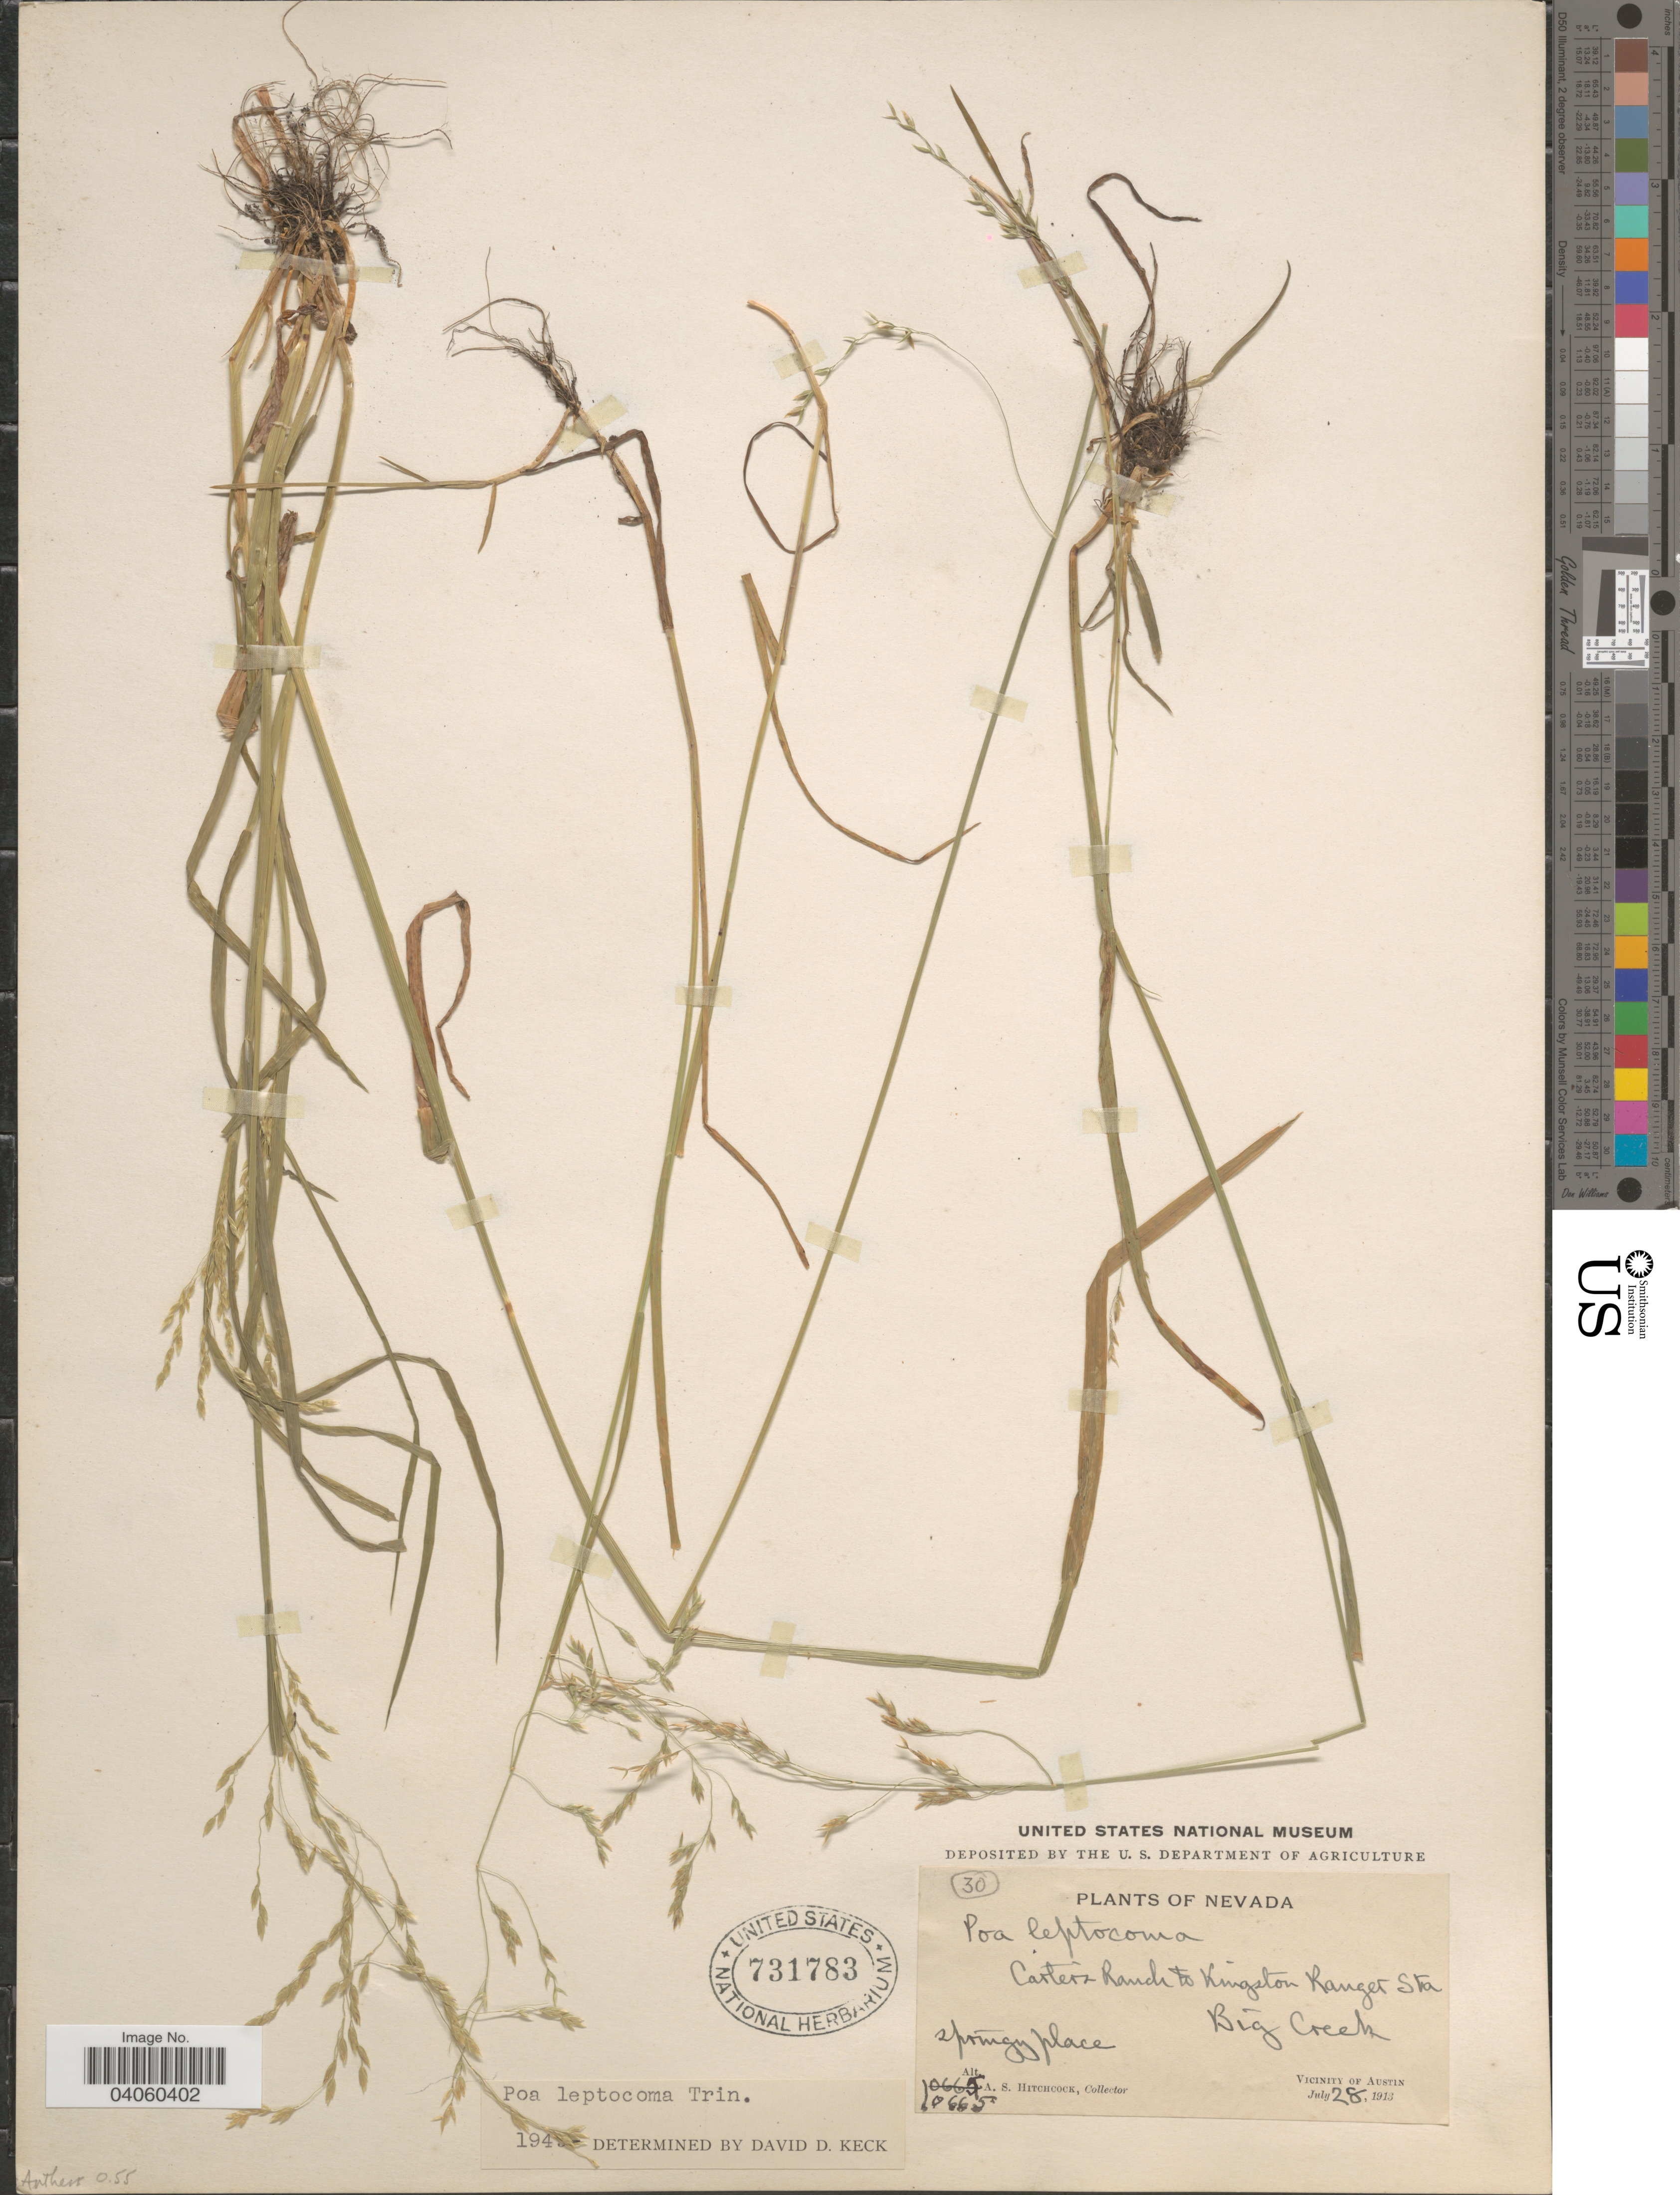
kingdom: Plantae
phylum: Tracheophyta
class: Liliopsida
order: Poales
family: Poaceae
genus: Poa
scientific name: Poa leptocoma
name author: Trin.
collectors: A. S. Hitchcock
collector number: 10665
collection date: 1913-07-28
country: United States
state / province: Nevada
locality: Carters Ranch to Kingston Ranger Sta. Big Creek. Vicinity of Austin.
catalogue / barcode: US 731783